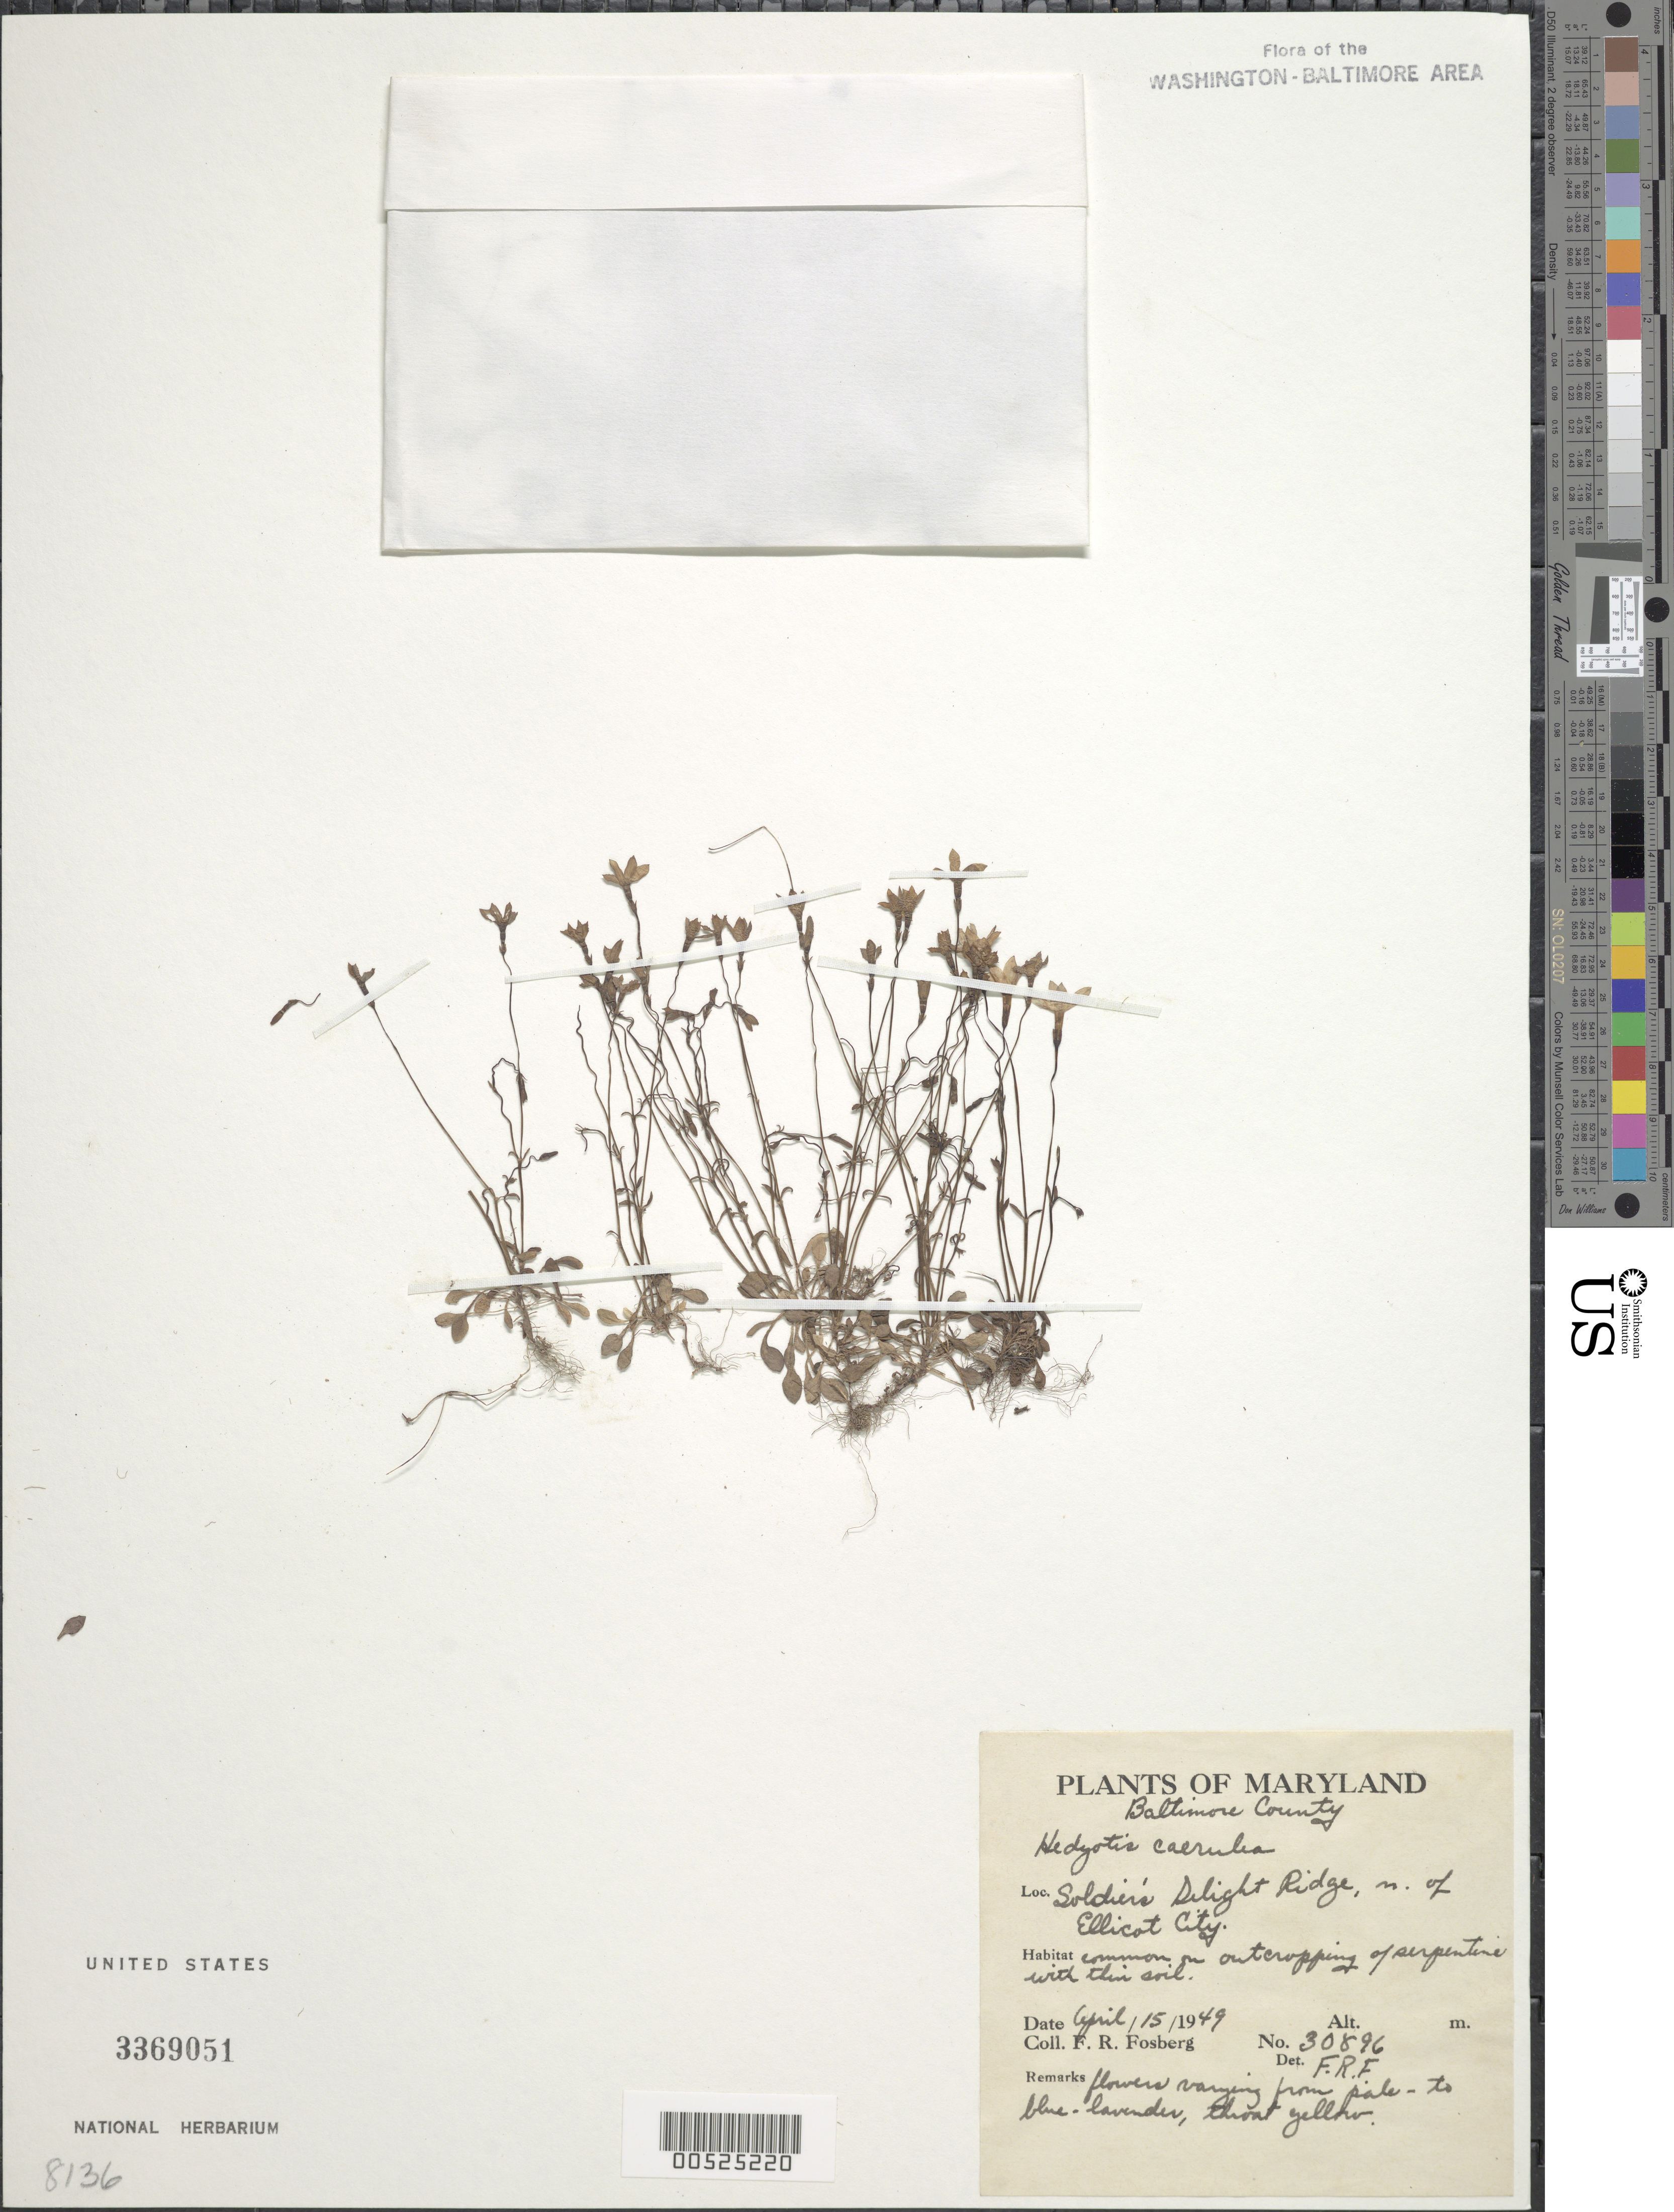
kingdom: Plantae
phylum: Tracheophyta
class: Magnoliopsida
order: Gentianales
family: Rubiaceae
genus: Houstonia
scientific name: Houstonia caerulea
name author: L.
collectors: F. R. Fosberg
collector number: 30896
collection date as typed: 15 Apr 1949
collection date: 1949-04-15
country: United States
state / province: Maryland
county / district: Baltimore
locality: Soldier's Delight Ridge, N of Ellicot City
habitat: Common on outcropping of serpentine with thin soil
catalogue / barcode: US 3369051